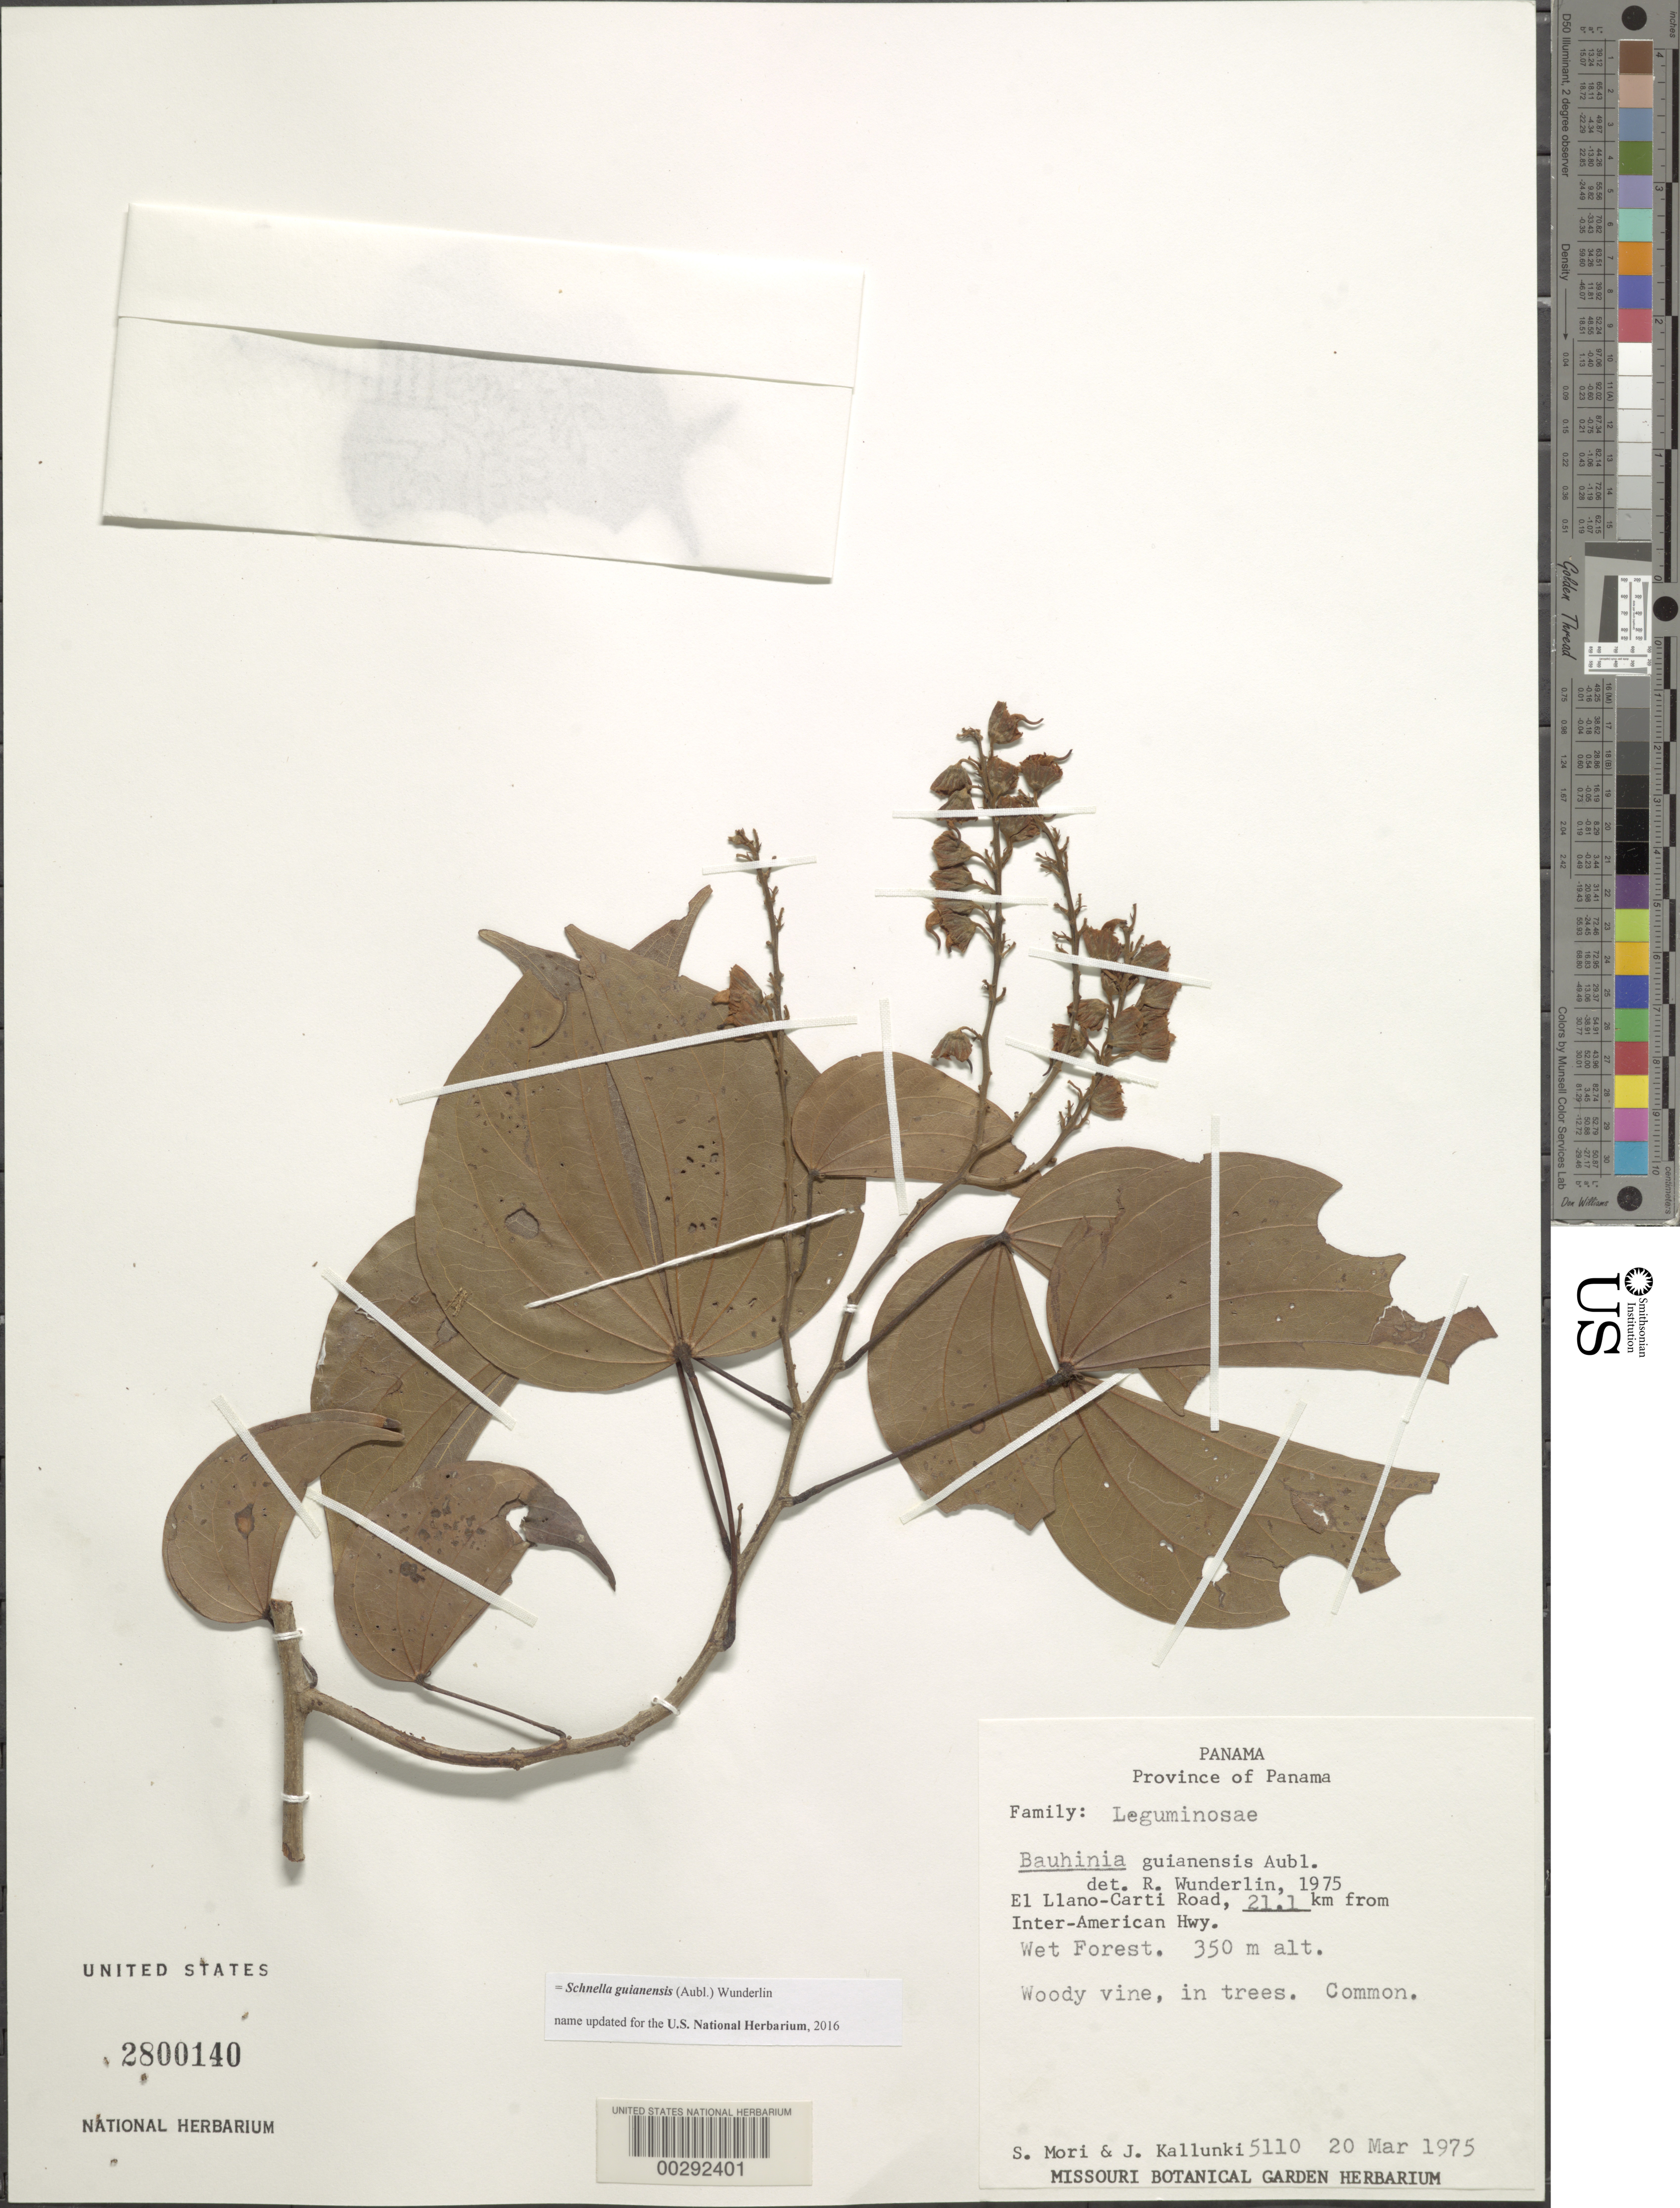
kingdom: Plantae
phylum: Tracheophyta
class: Magnoliopsida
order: Fabales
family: Fabaceae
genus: Schnella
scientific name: Schnella guianensis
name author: (Aubl.) Wunderlin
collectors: S. Mori & J. Kallunki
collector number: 5110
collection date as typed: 20 Mar 1975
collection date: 1975-03-20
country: Panama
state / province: Panamá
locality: El Llano-Carti road, 21.1 km from inter-American Hwy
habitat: Wet forest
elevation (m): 350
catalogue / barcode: US 2800140